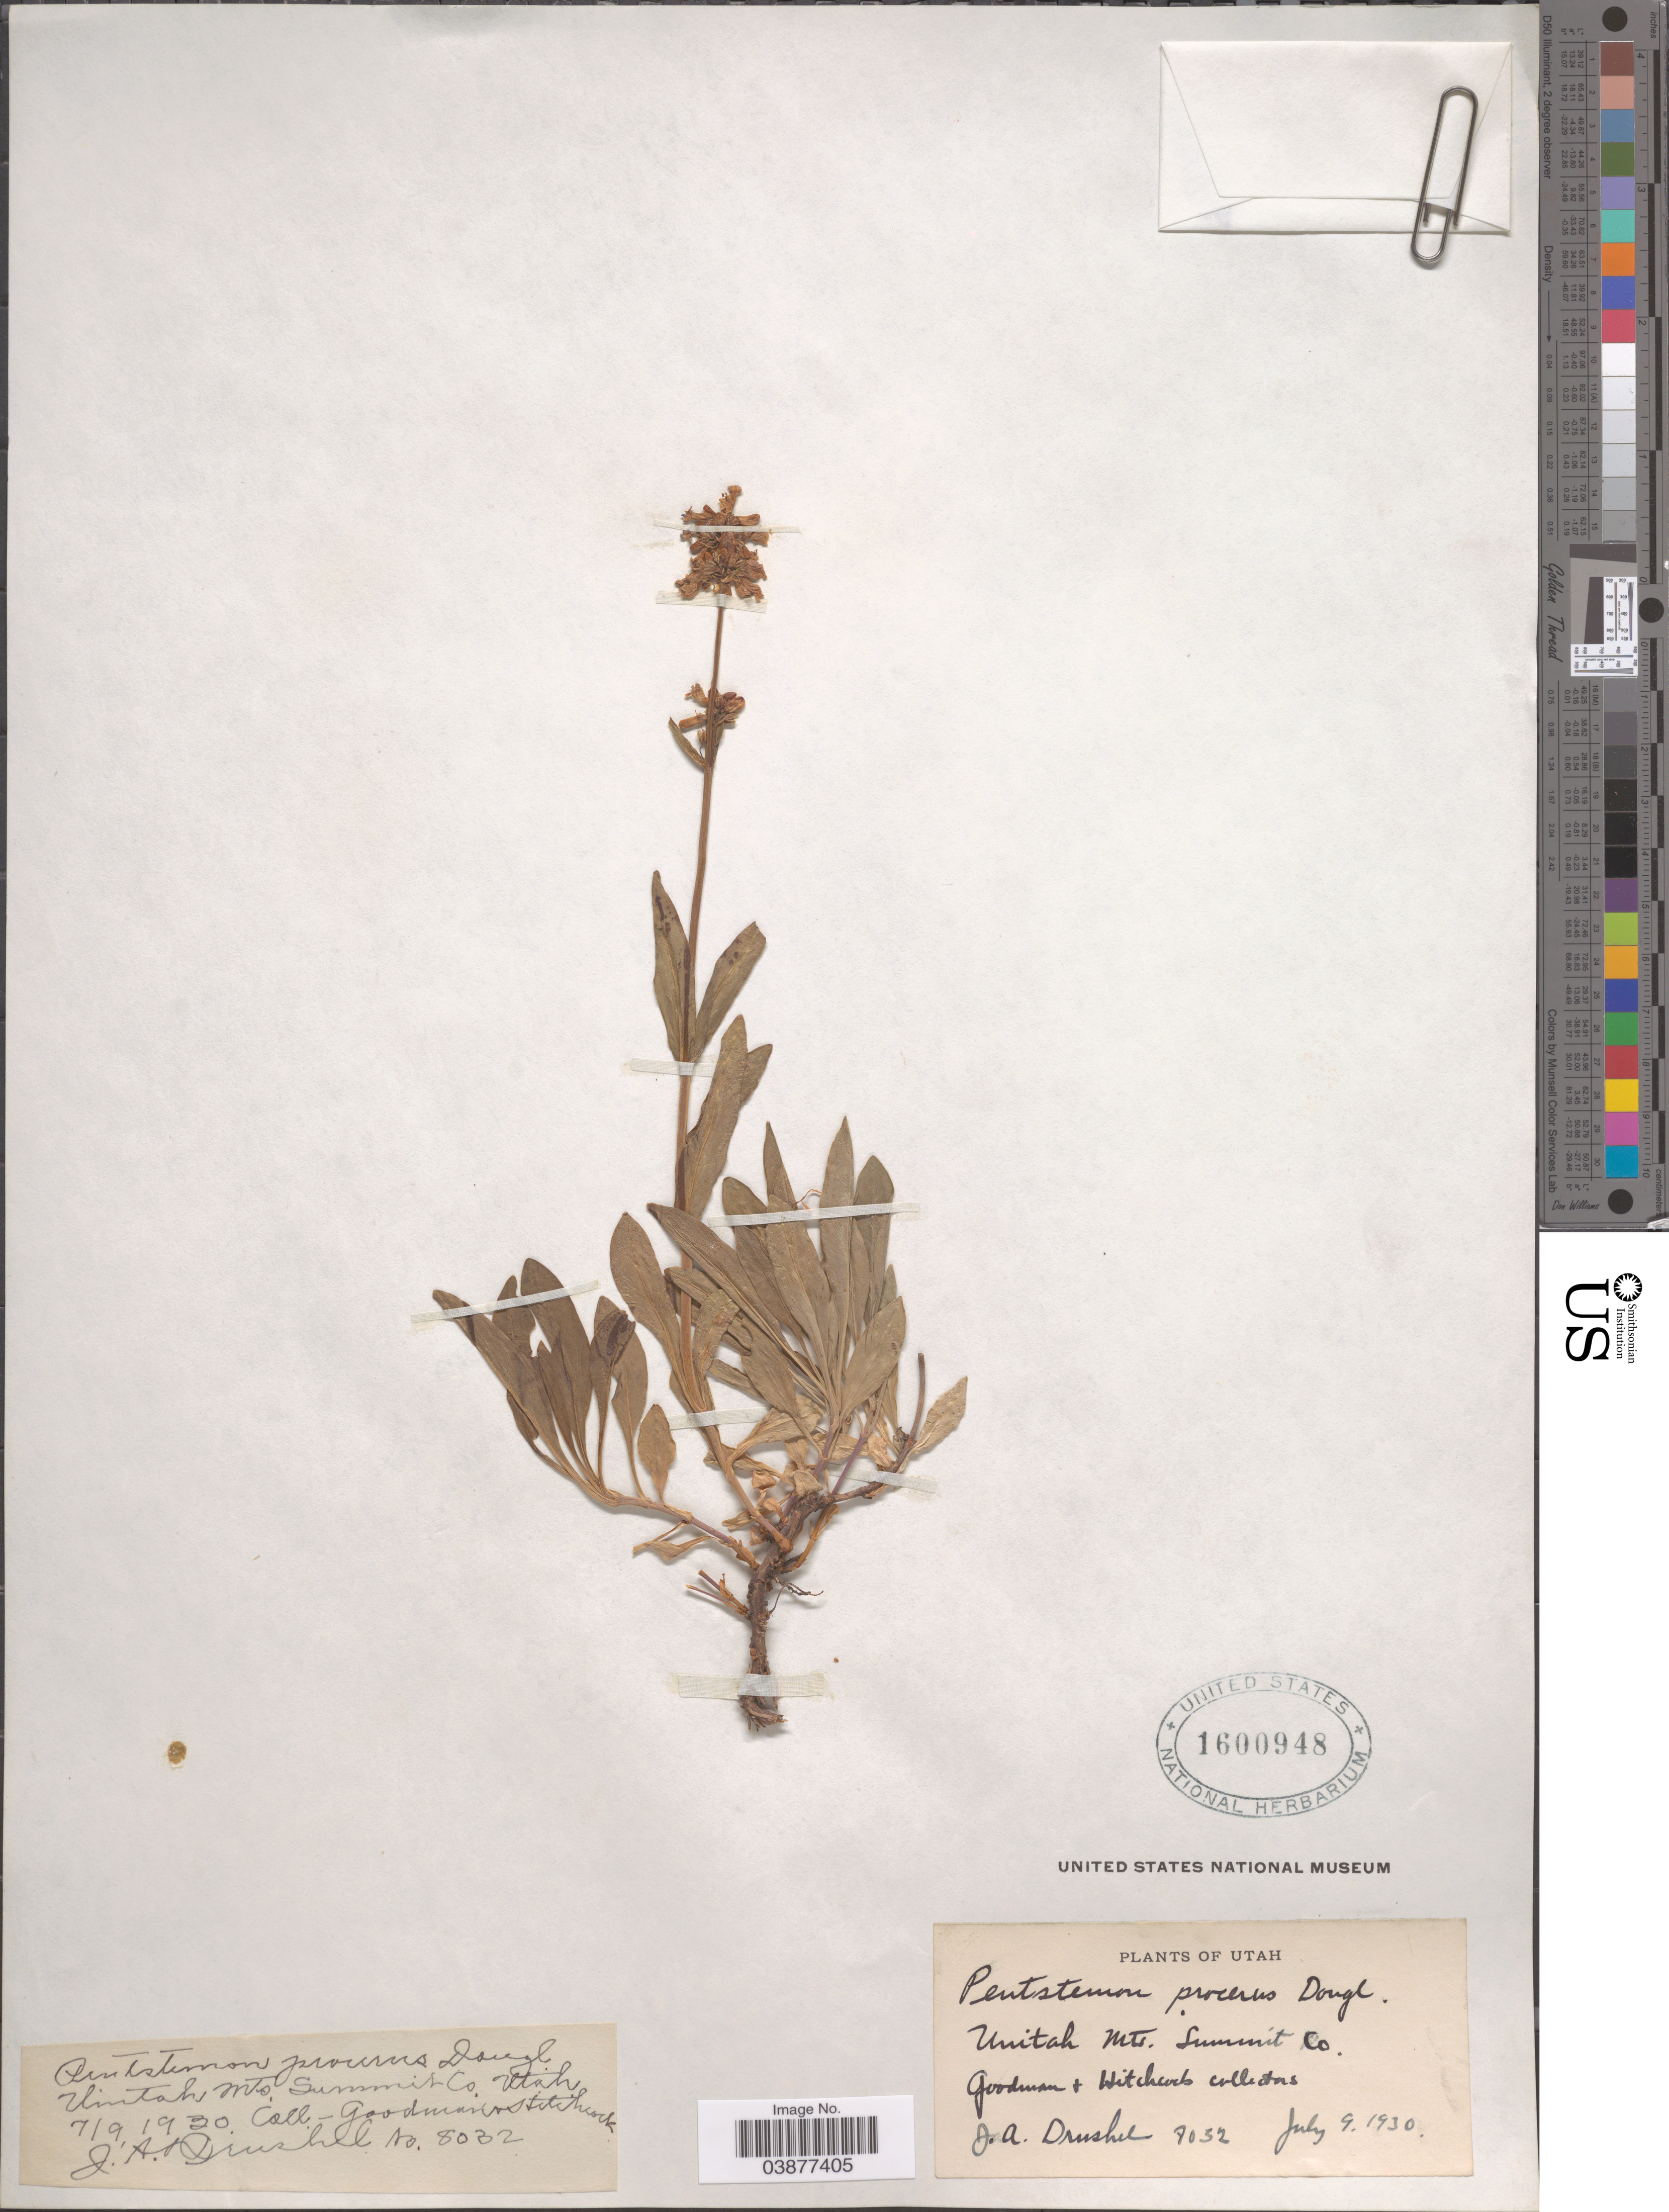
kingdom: Plantae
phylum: Tracheophyta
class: Magnoliopsida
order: Lamiales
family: Plantaginaceae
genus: Penstemon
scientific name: Penstemon procerus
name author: Douglas ex Graham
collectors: Goodman & -- Hitchcock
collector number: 8032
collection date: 1930-07-09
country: United States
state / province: Utah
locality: Uintah Mts. Summit Co.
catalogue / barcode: US 1600948